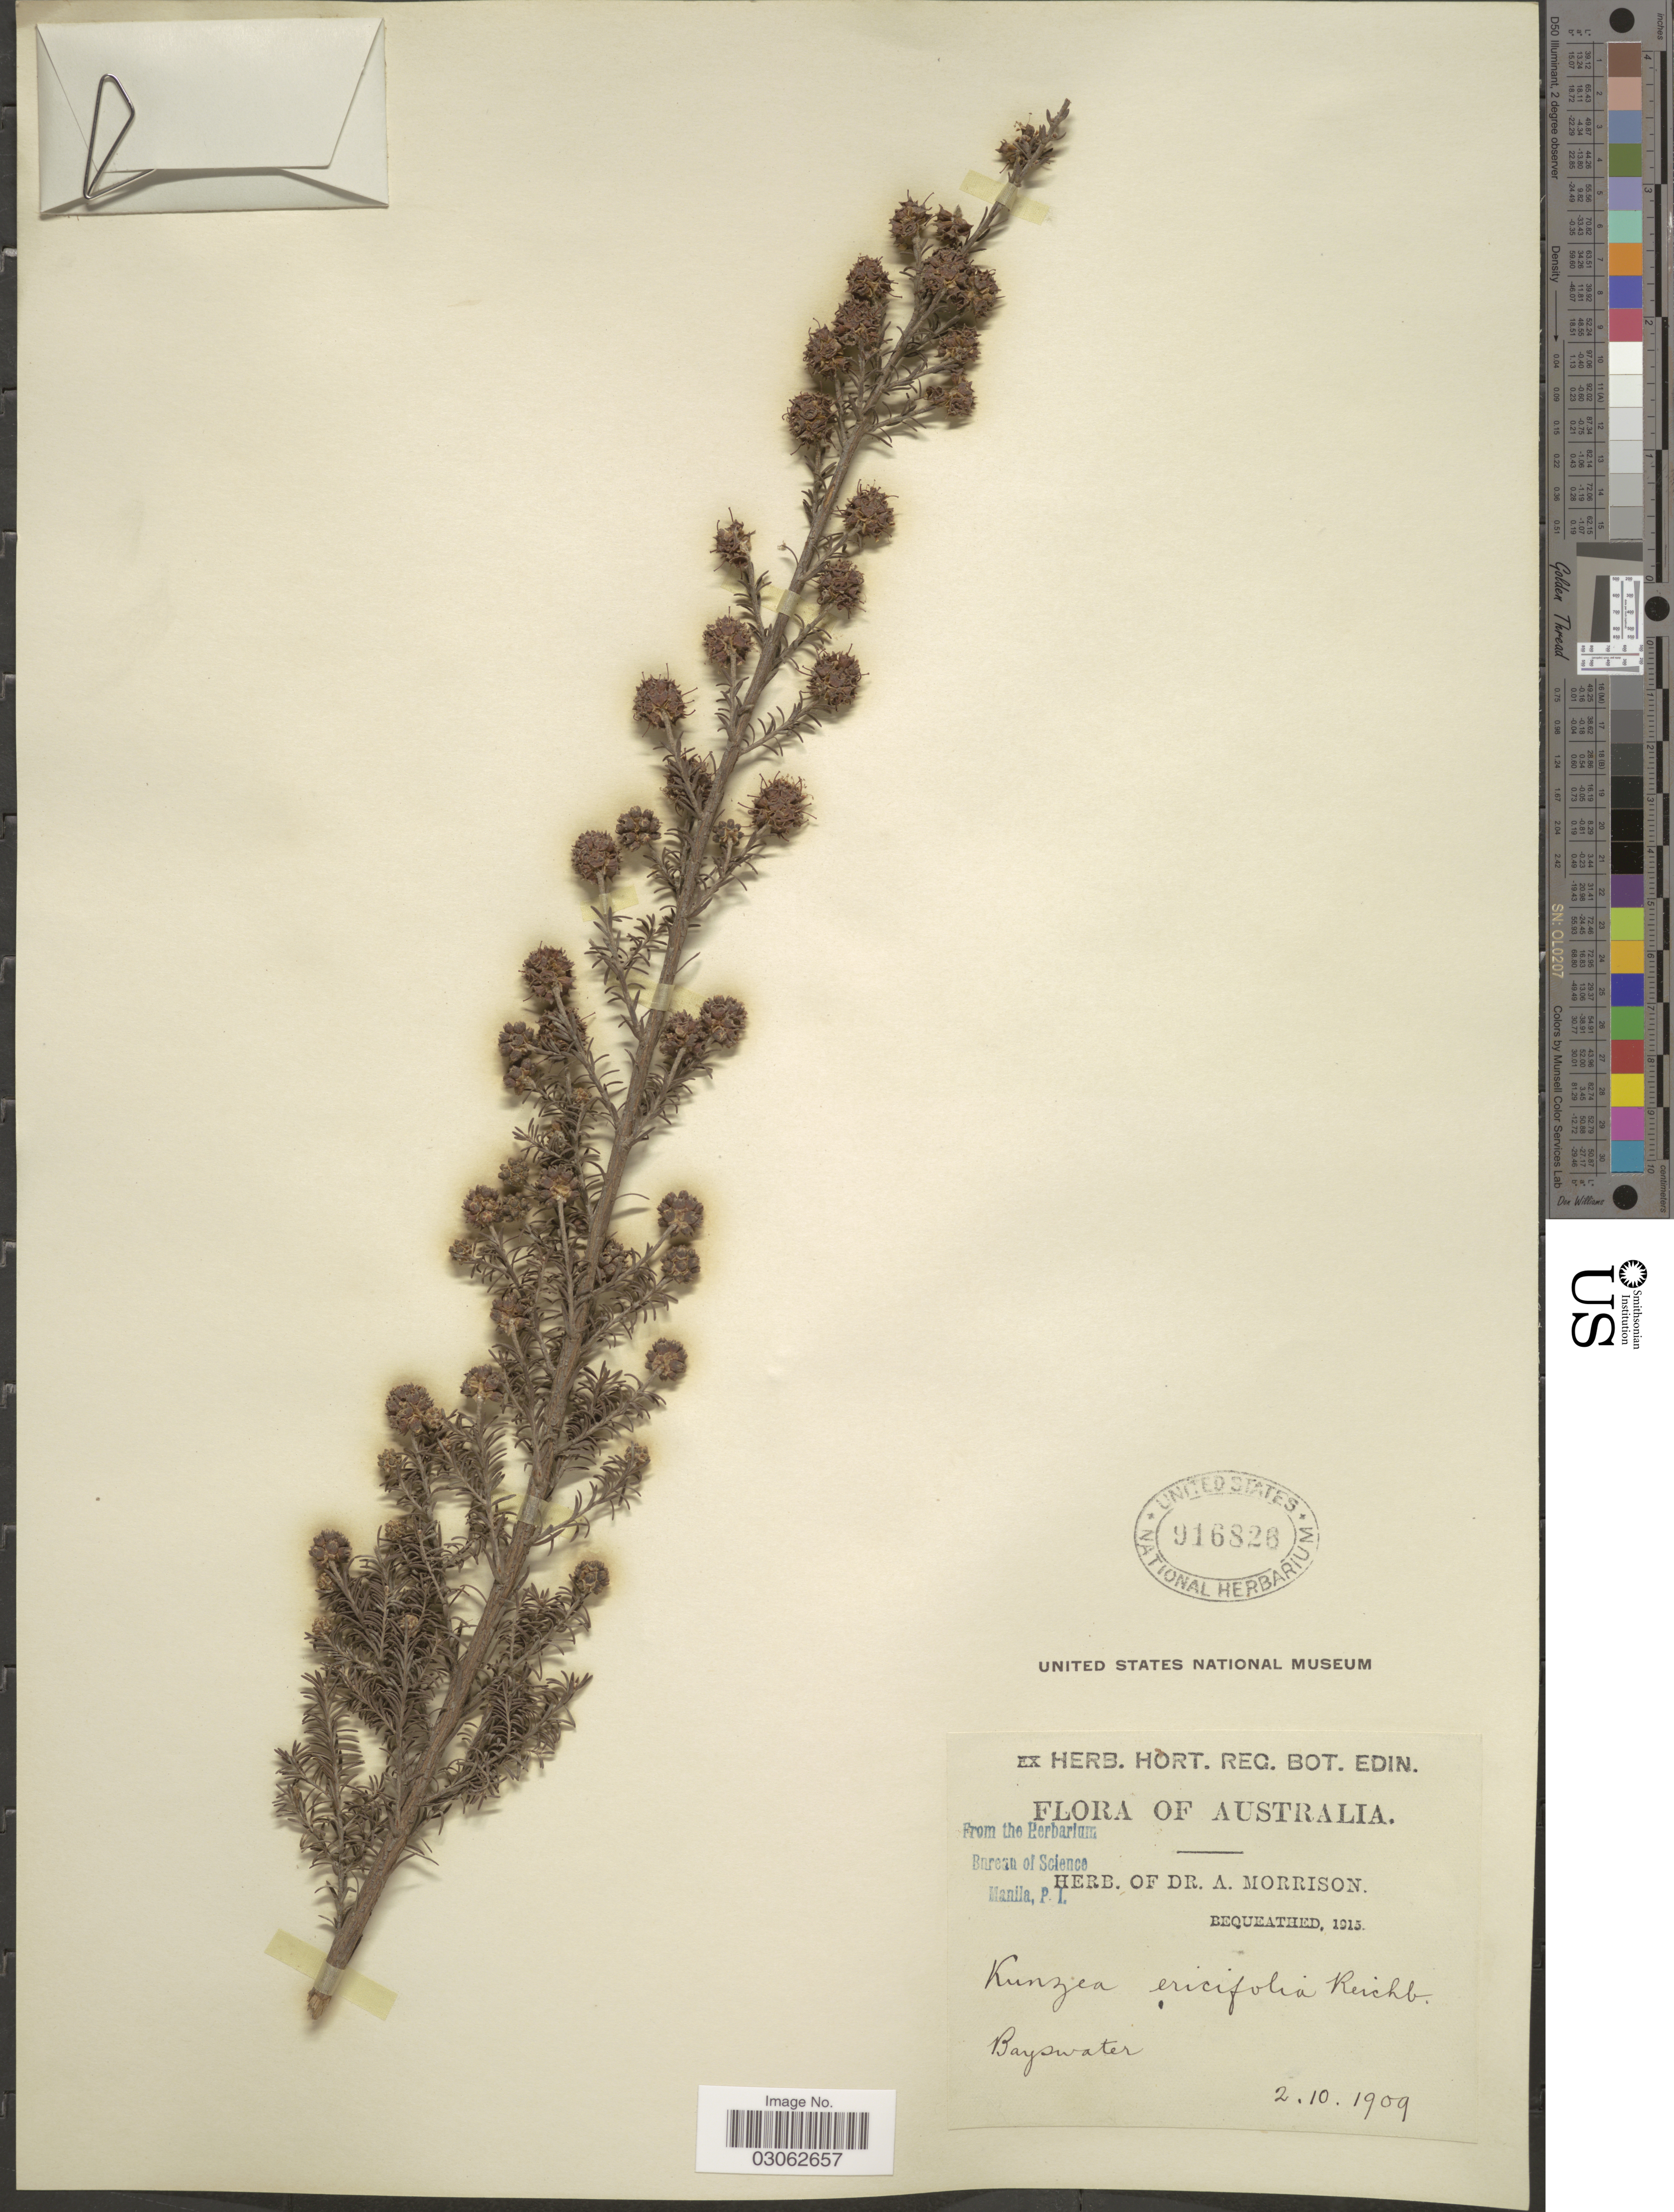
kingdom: Plantae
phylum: Tracheophyta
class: Magnoliopsida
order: Myrtales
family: Myrtaceae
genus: Kunzea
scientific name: Kunzea ericifolia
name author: (Sm.) Heynh.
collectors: ex herb. Dr. A. Morrison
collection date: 1909-10-02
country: Australia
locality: Bayswater.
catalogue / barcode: US 916826